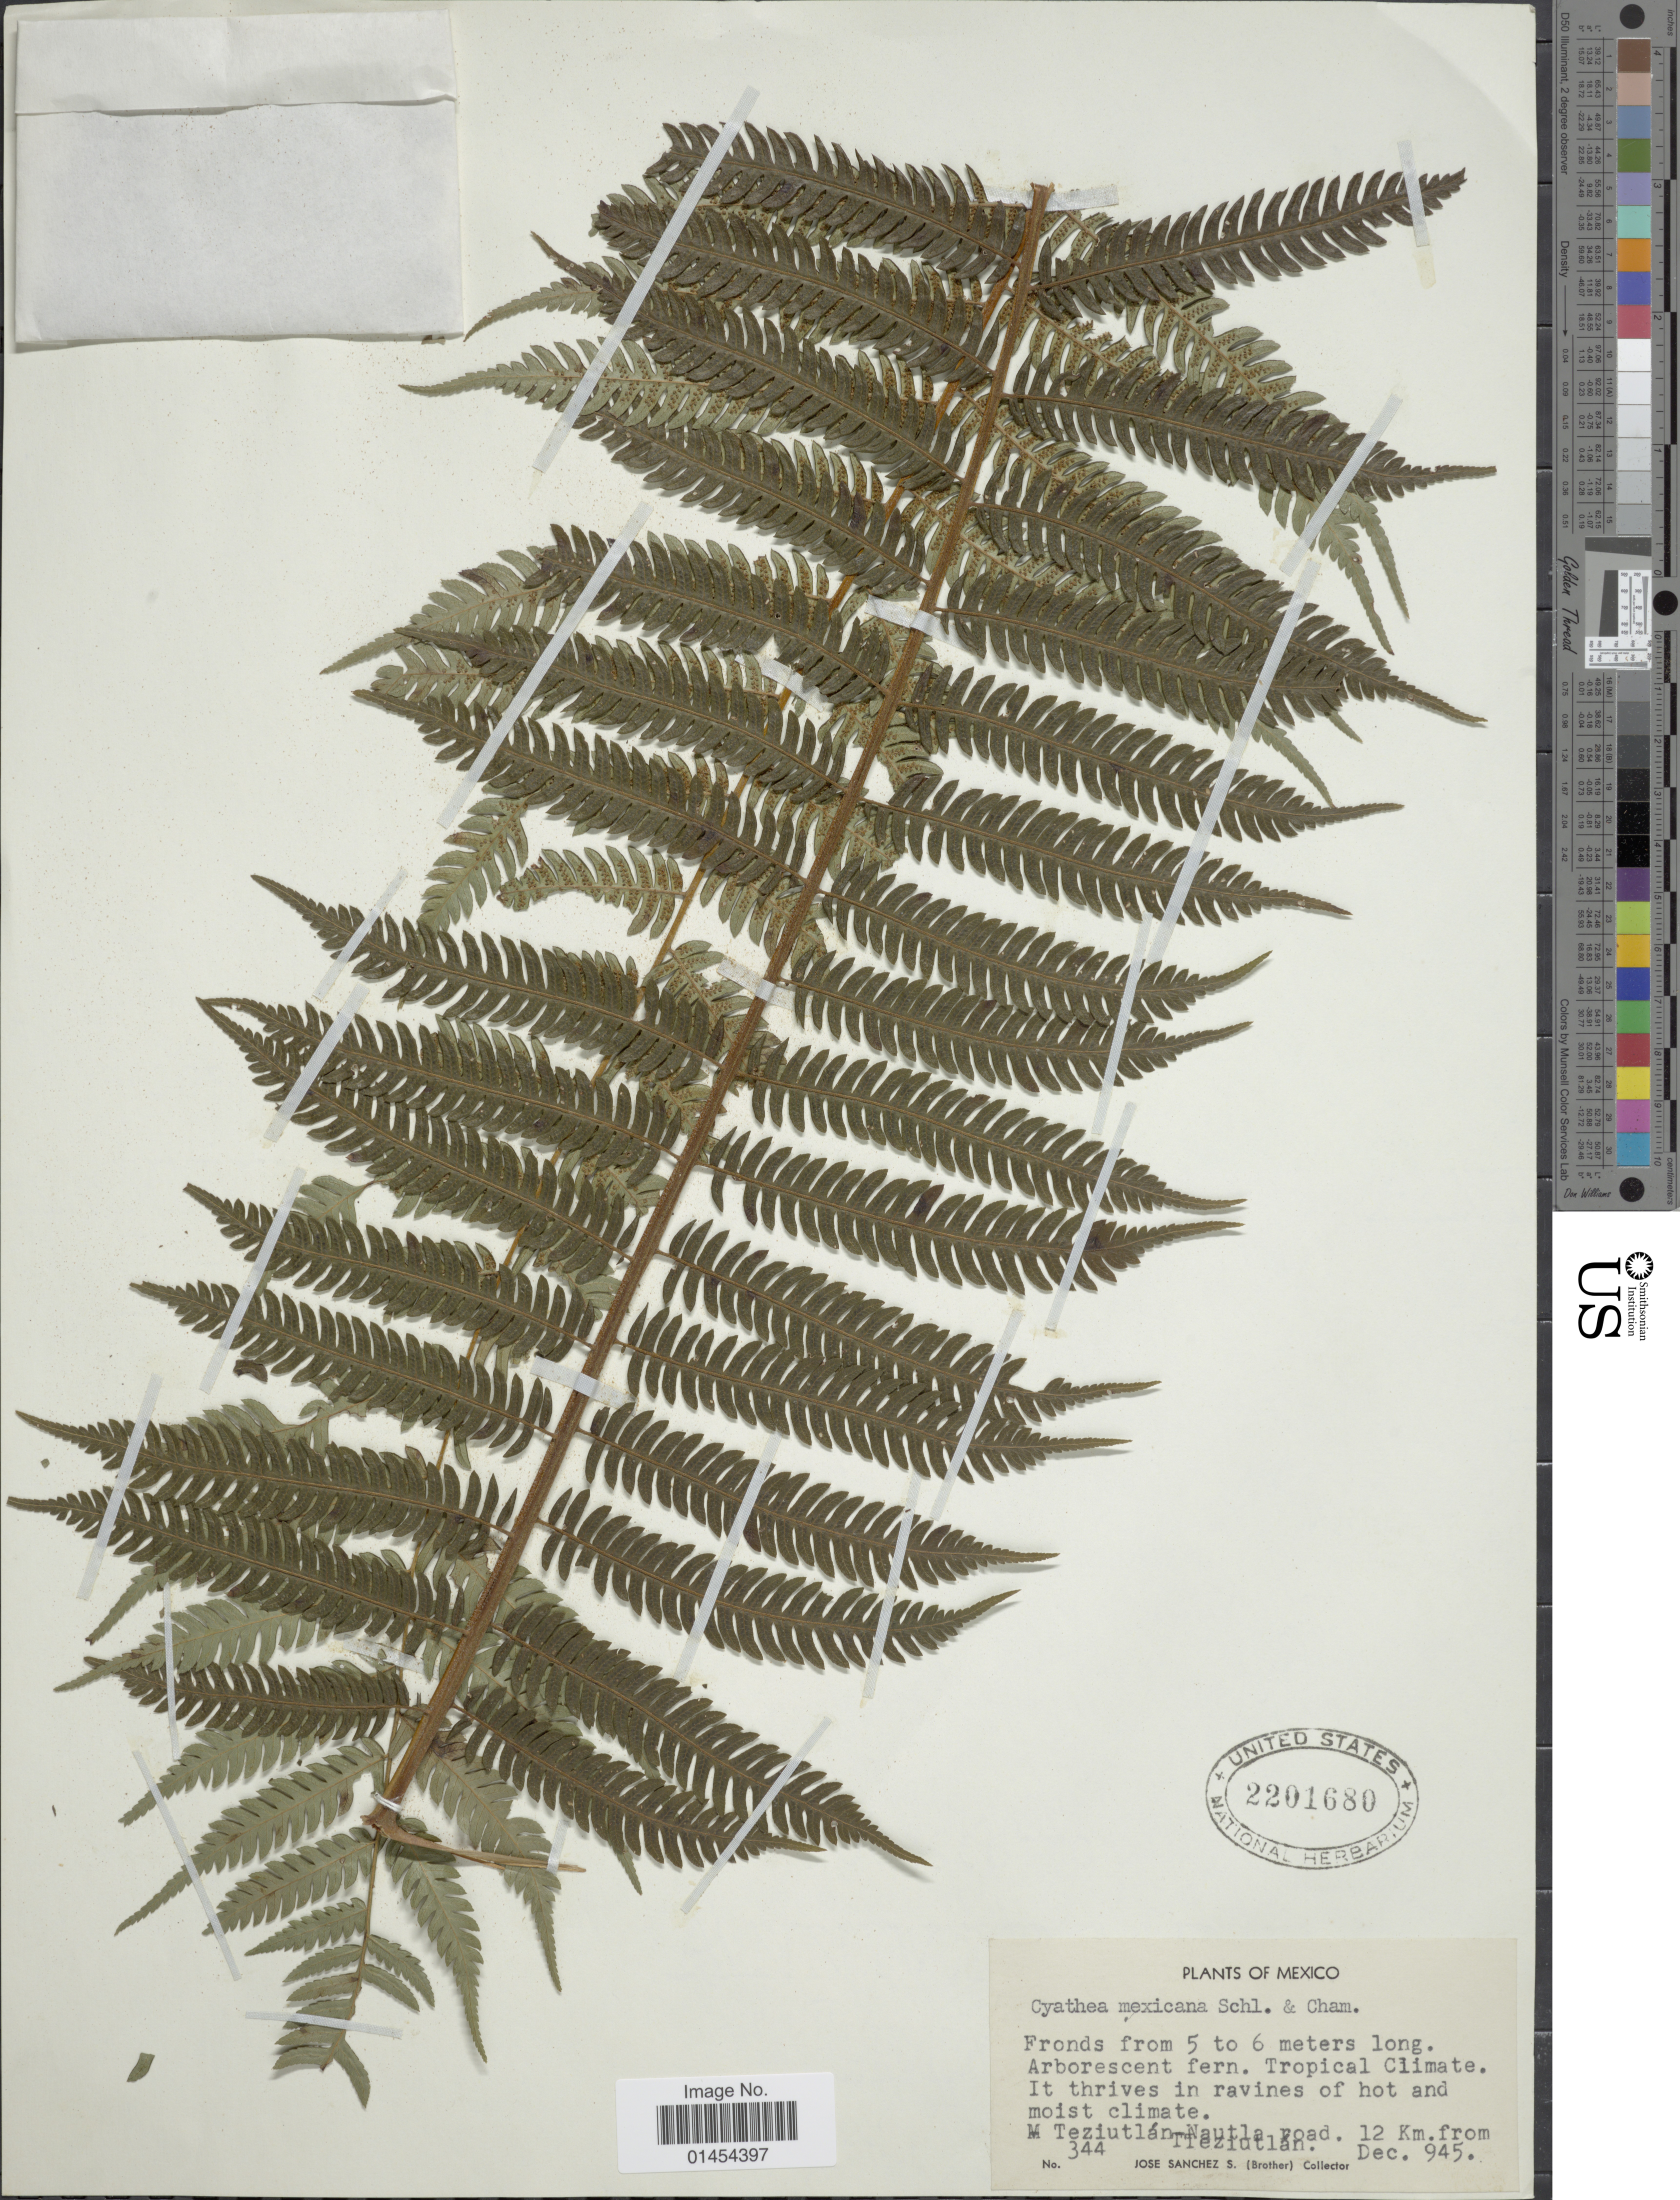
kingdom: Plantae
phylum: Tracheophyta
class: Polypodiopsida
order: Cyatheales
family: Cyatheaceae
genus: Alsophila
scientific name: Alsophila firma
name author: (Baker) D.S. Conant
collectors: J. Sanchez S.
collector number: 344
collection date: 1945-12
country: Mexico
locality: Teziutlán-Nautla road, 12 Km. from Teziutlán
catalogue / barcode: US 2201680